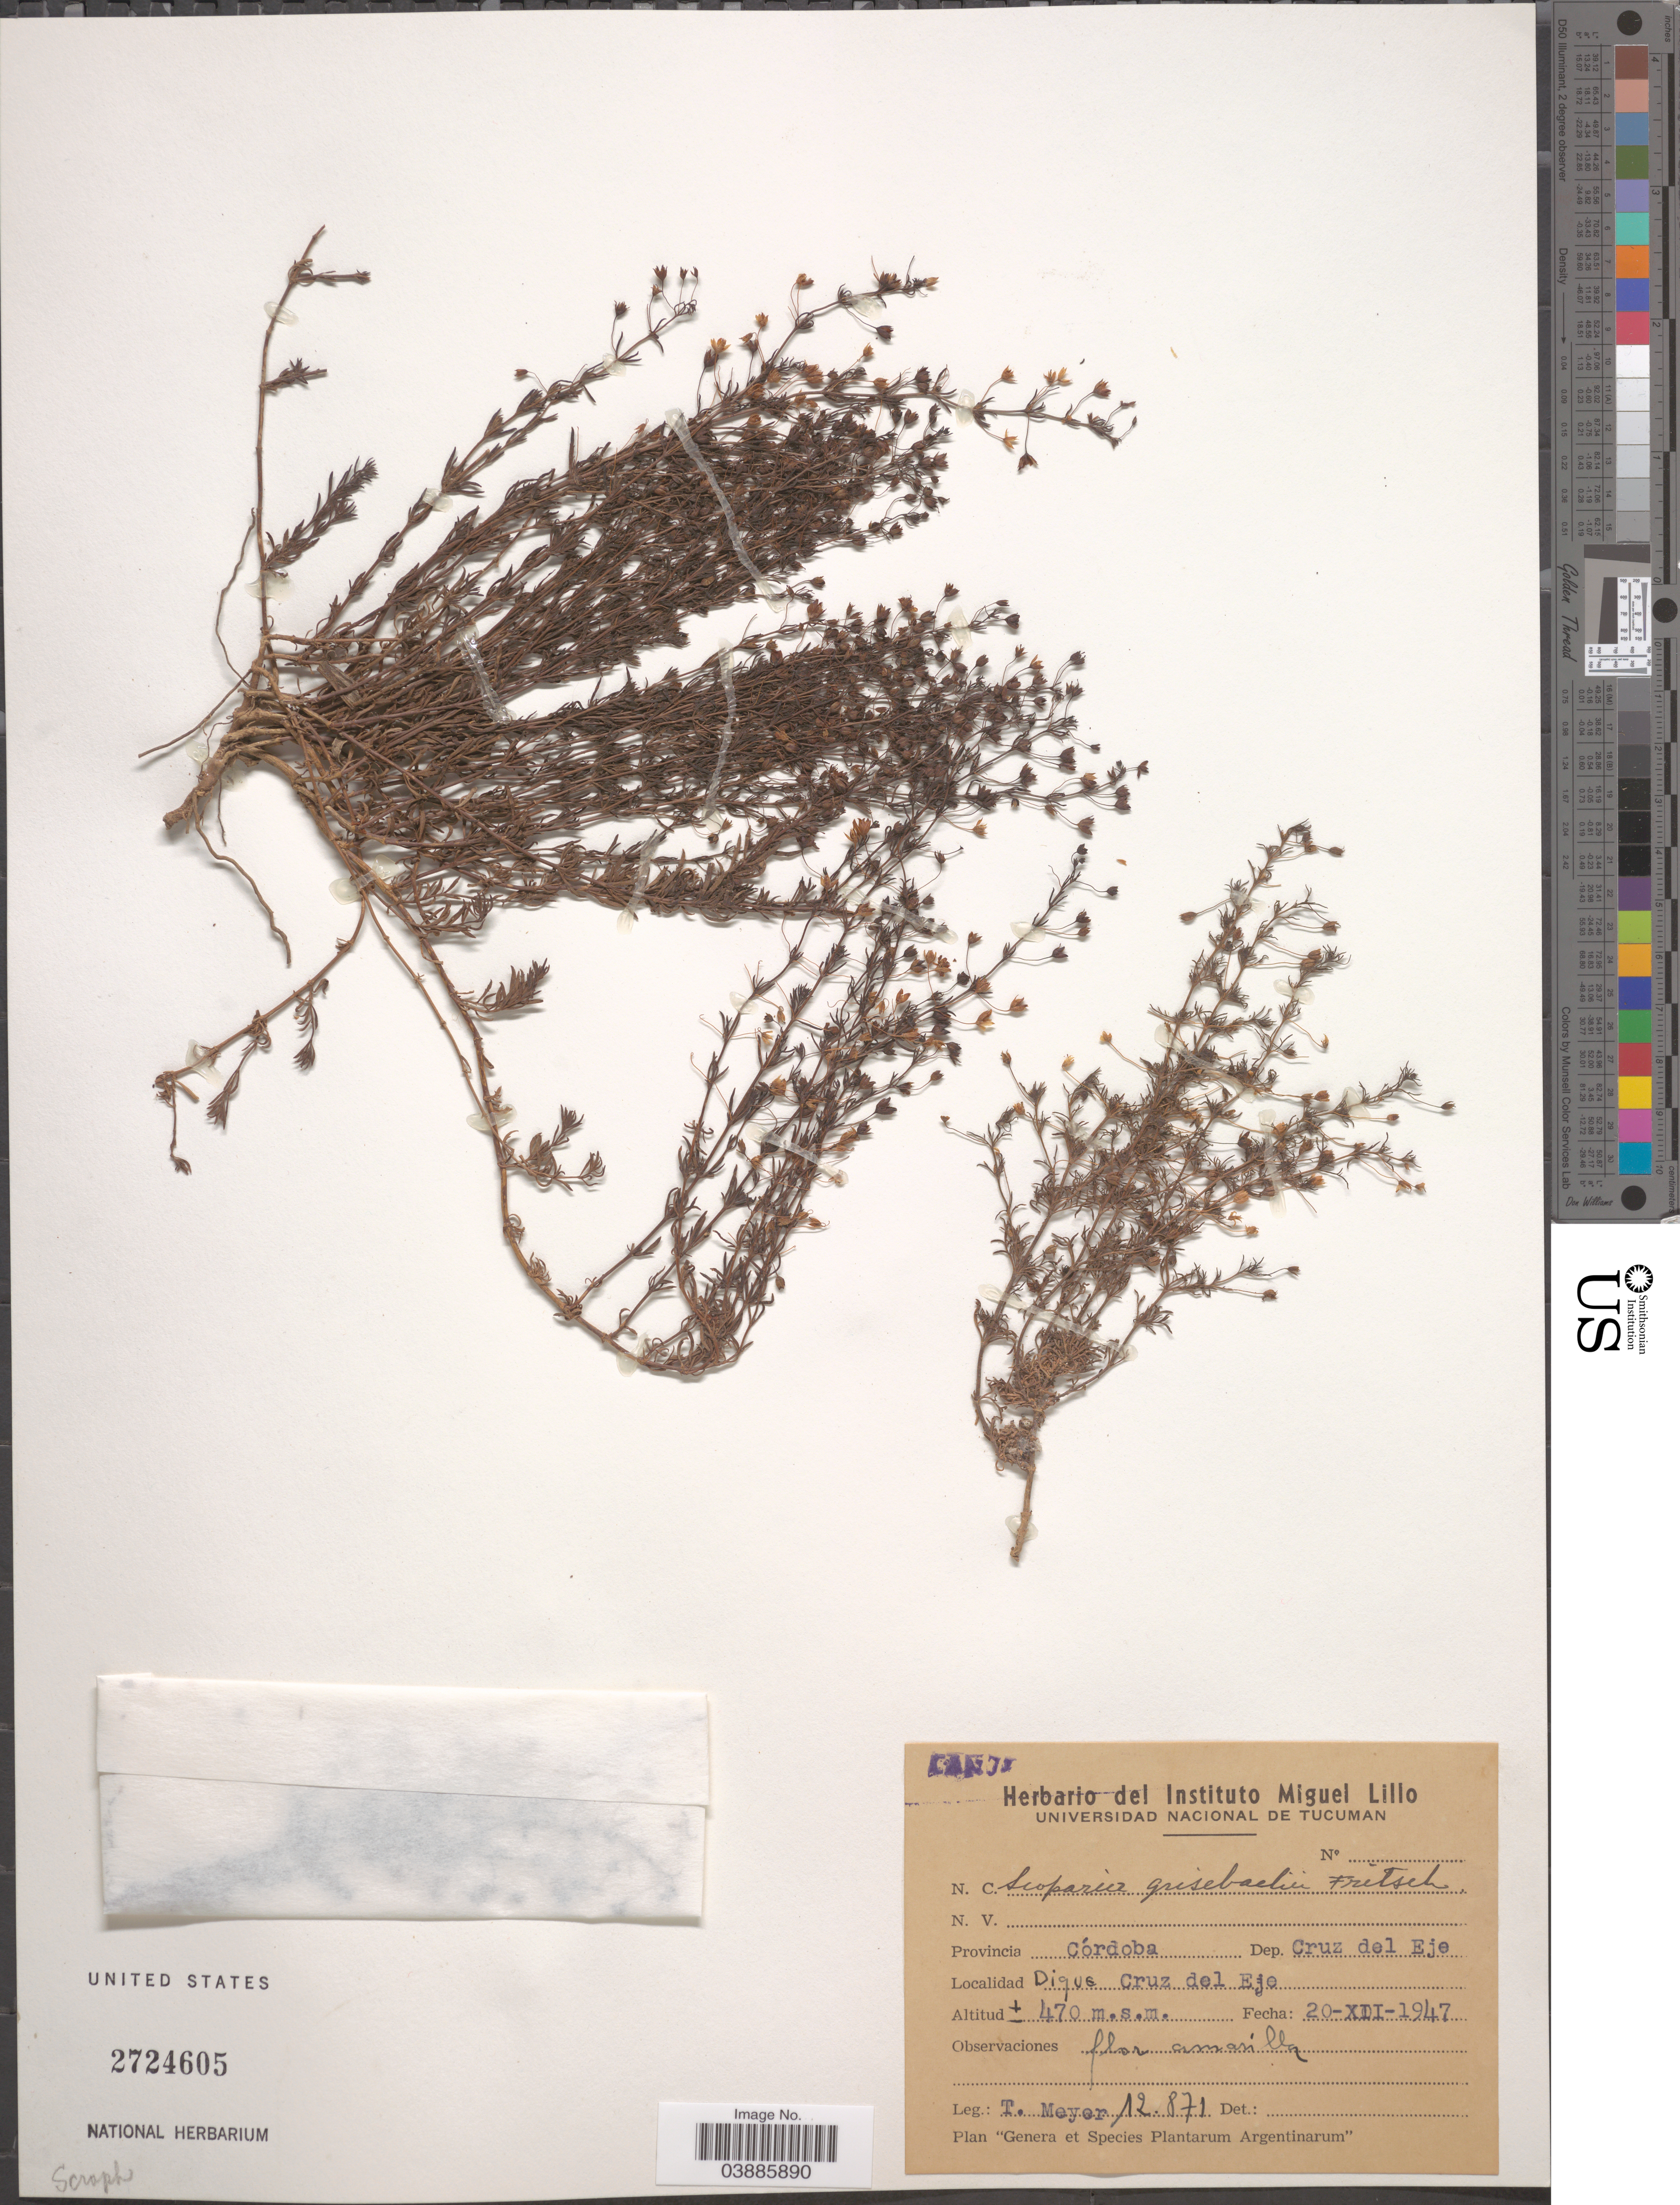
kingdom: Plantae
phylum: Tracheophyta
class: Magnoliopsida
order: Lamiales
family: Plantaginaceae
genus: Scoparia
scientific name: Scoparia dulcis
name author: L.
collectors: T. Meyer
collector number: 12871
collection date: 1947-12-20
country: Argentina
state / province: Cordoba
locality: Provincia Córdoba. Dep. Cruz del Eje. Digus Cruz del Eje.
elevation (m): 470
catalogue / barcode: US 2724605